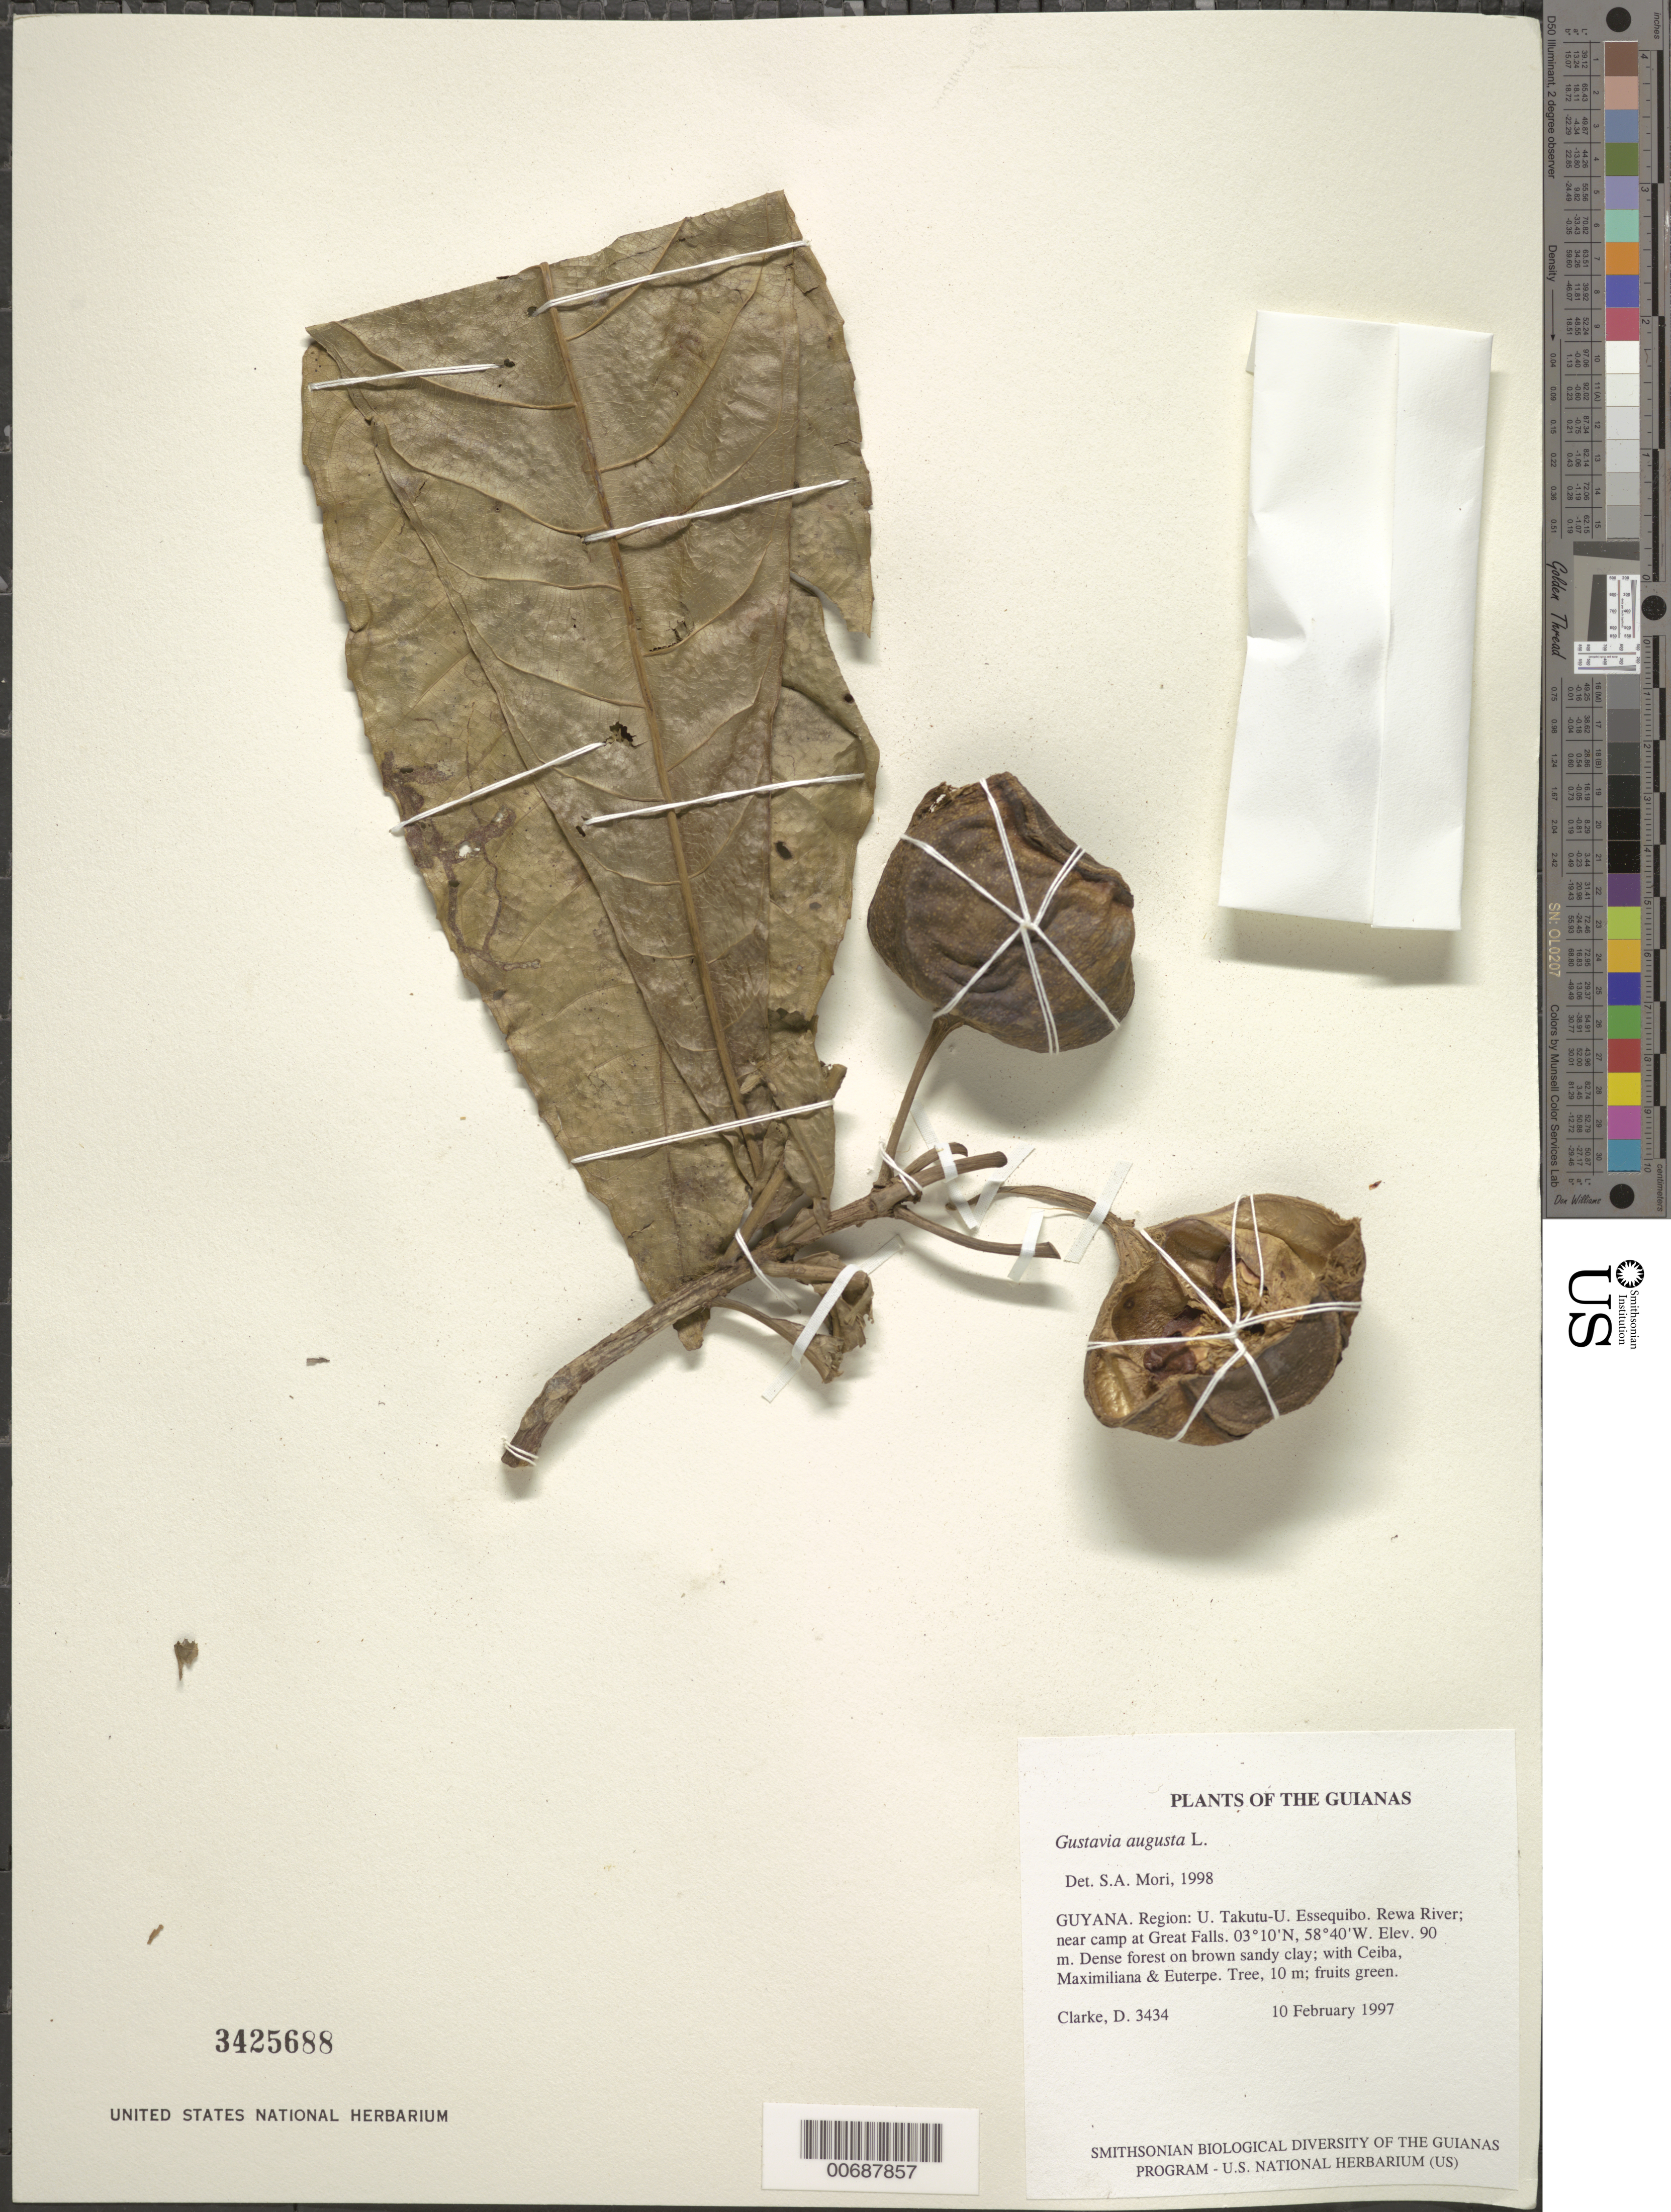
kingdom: Plantae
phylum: Tracheophyta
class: Magnoliopsida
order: Ericales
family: Lecythidaceae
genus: Gustavia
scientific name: Gustavia augusta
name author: L.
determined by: Mori, Scott A.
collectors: H. D. Clarke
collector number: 3434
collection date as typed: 10 February 1997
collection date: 1997-02-10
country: Guyana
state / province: U. Takutu-U. Essequibo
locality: Rewa River; near camp at Great Falls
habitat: Dense forest on brown sandy clay; with Ceiba, Maximiliana & Euterpe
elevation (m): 90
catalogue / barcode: US 3425688